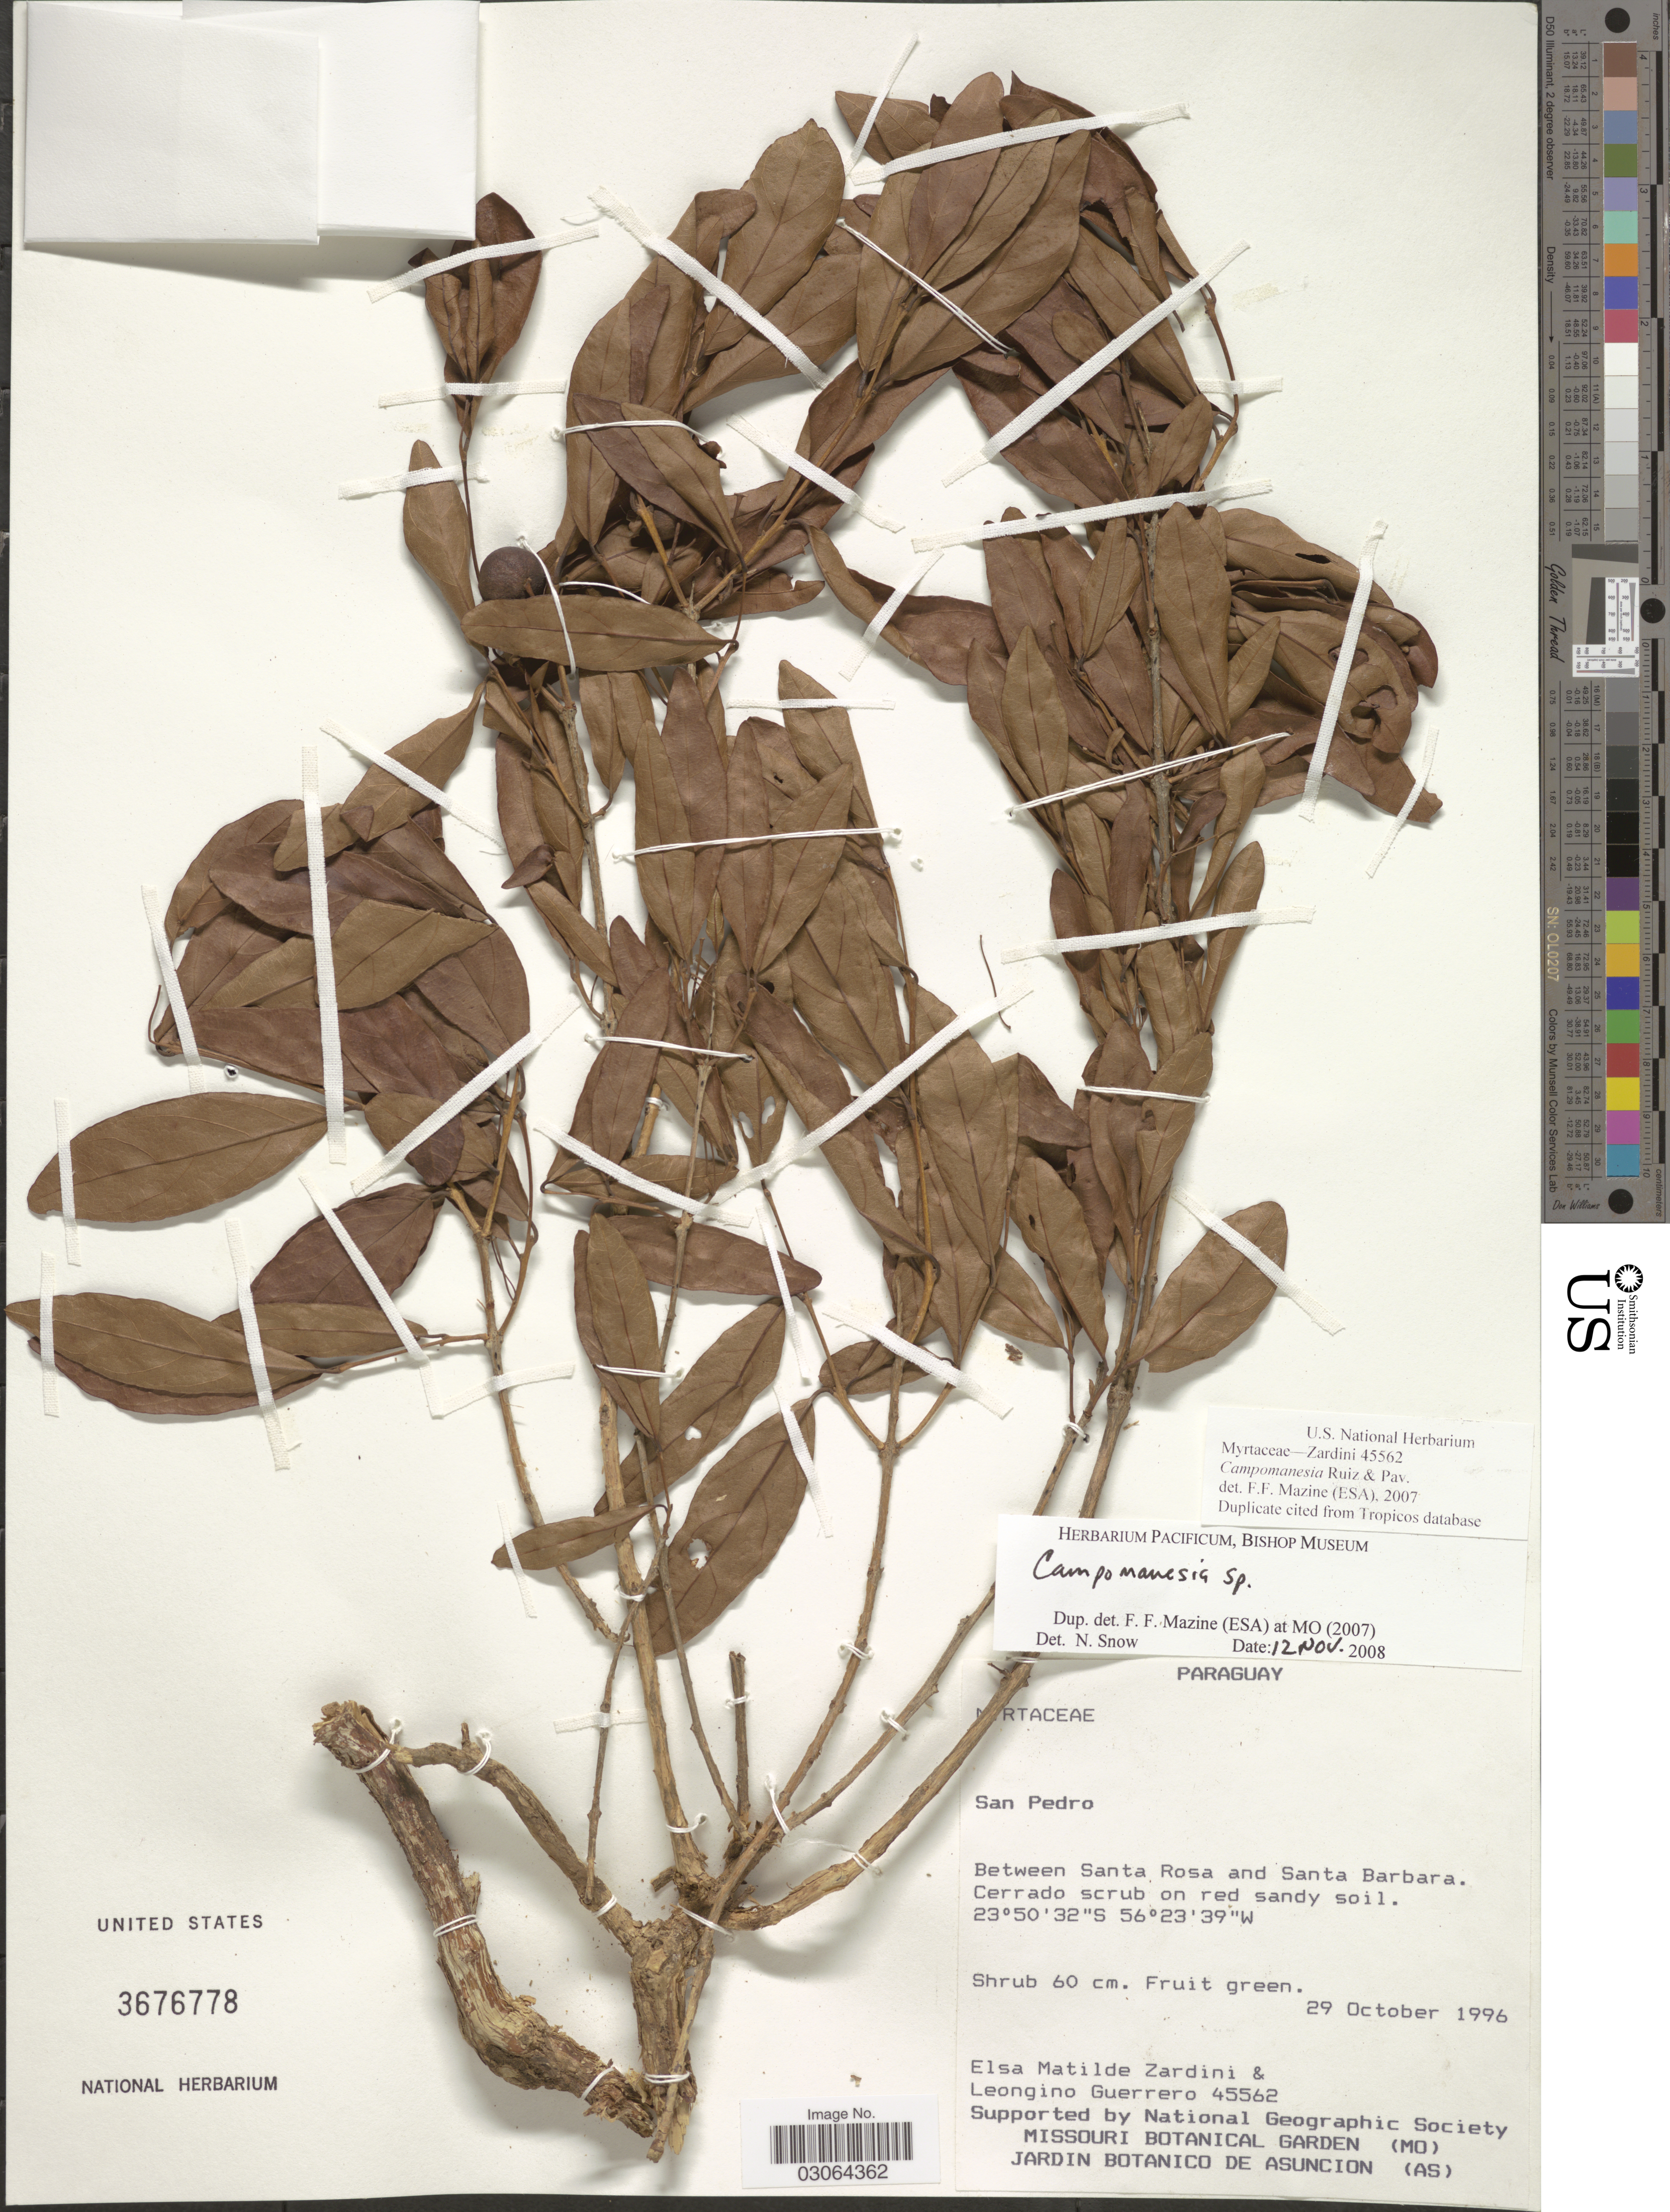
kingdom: Plantae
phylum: Tracheophyta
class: Magnoliopsida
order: Myrtales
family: Myrtaceae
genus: Campomanesia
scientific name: Campomanesia sp.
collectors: E. M. Zardini & L. Guerrero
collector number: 45562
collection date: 1996-10-29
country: Paraguay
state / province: San Pedro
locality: Between Santa Rosa and Santa Barbara.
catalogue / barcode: US 3676778